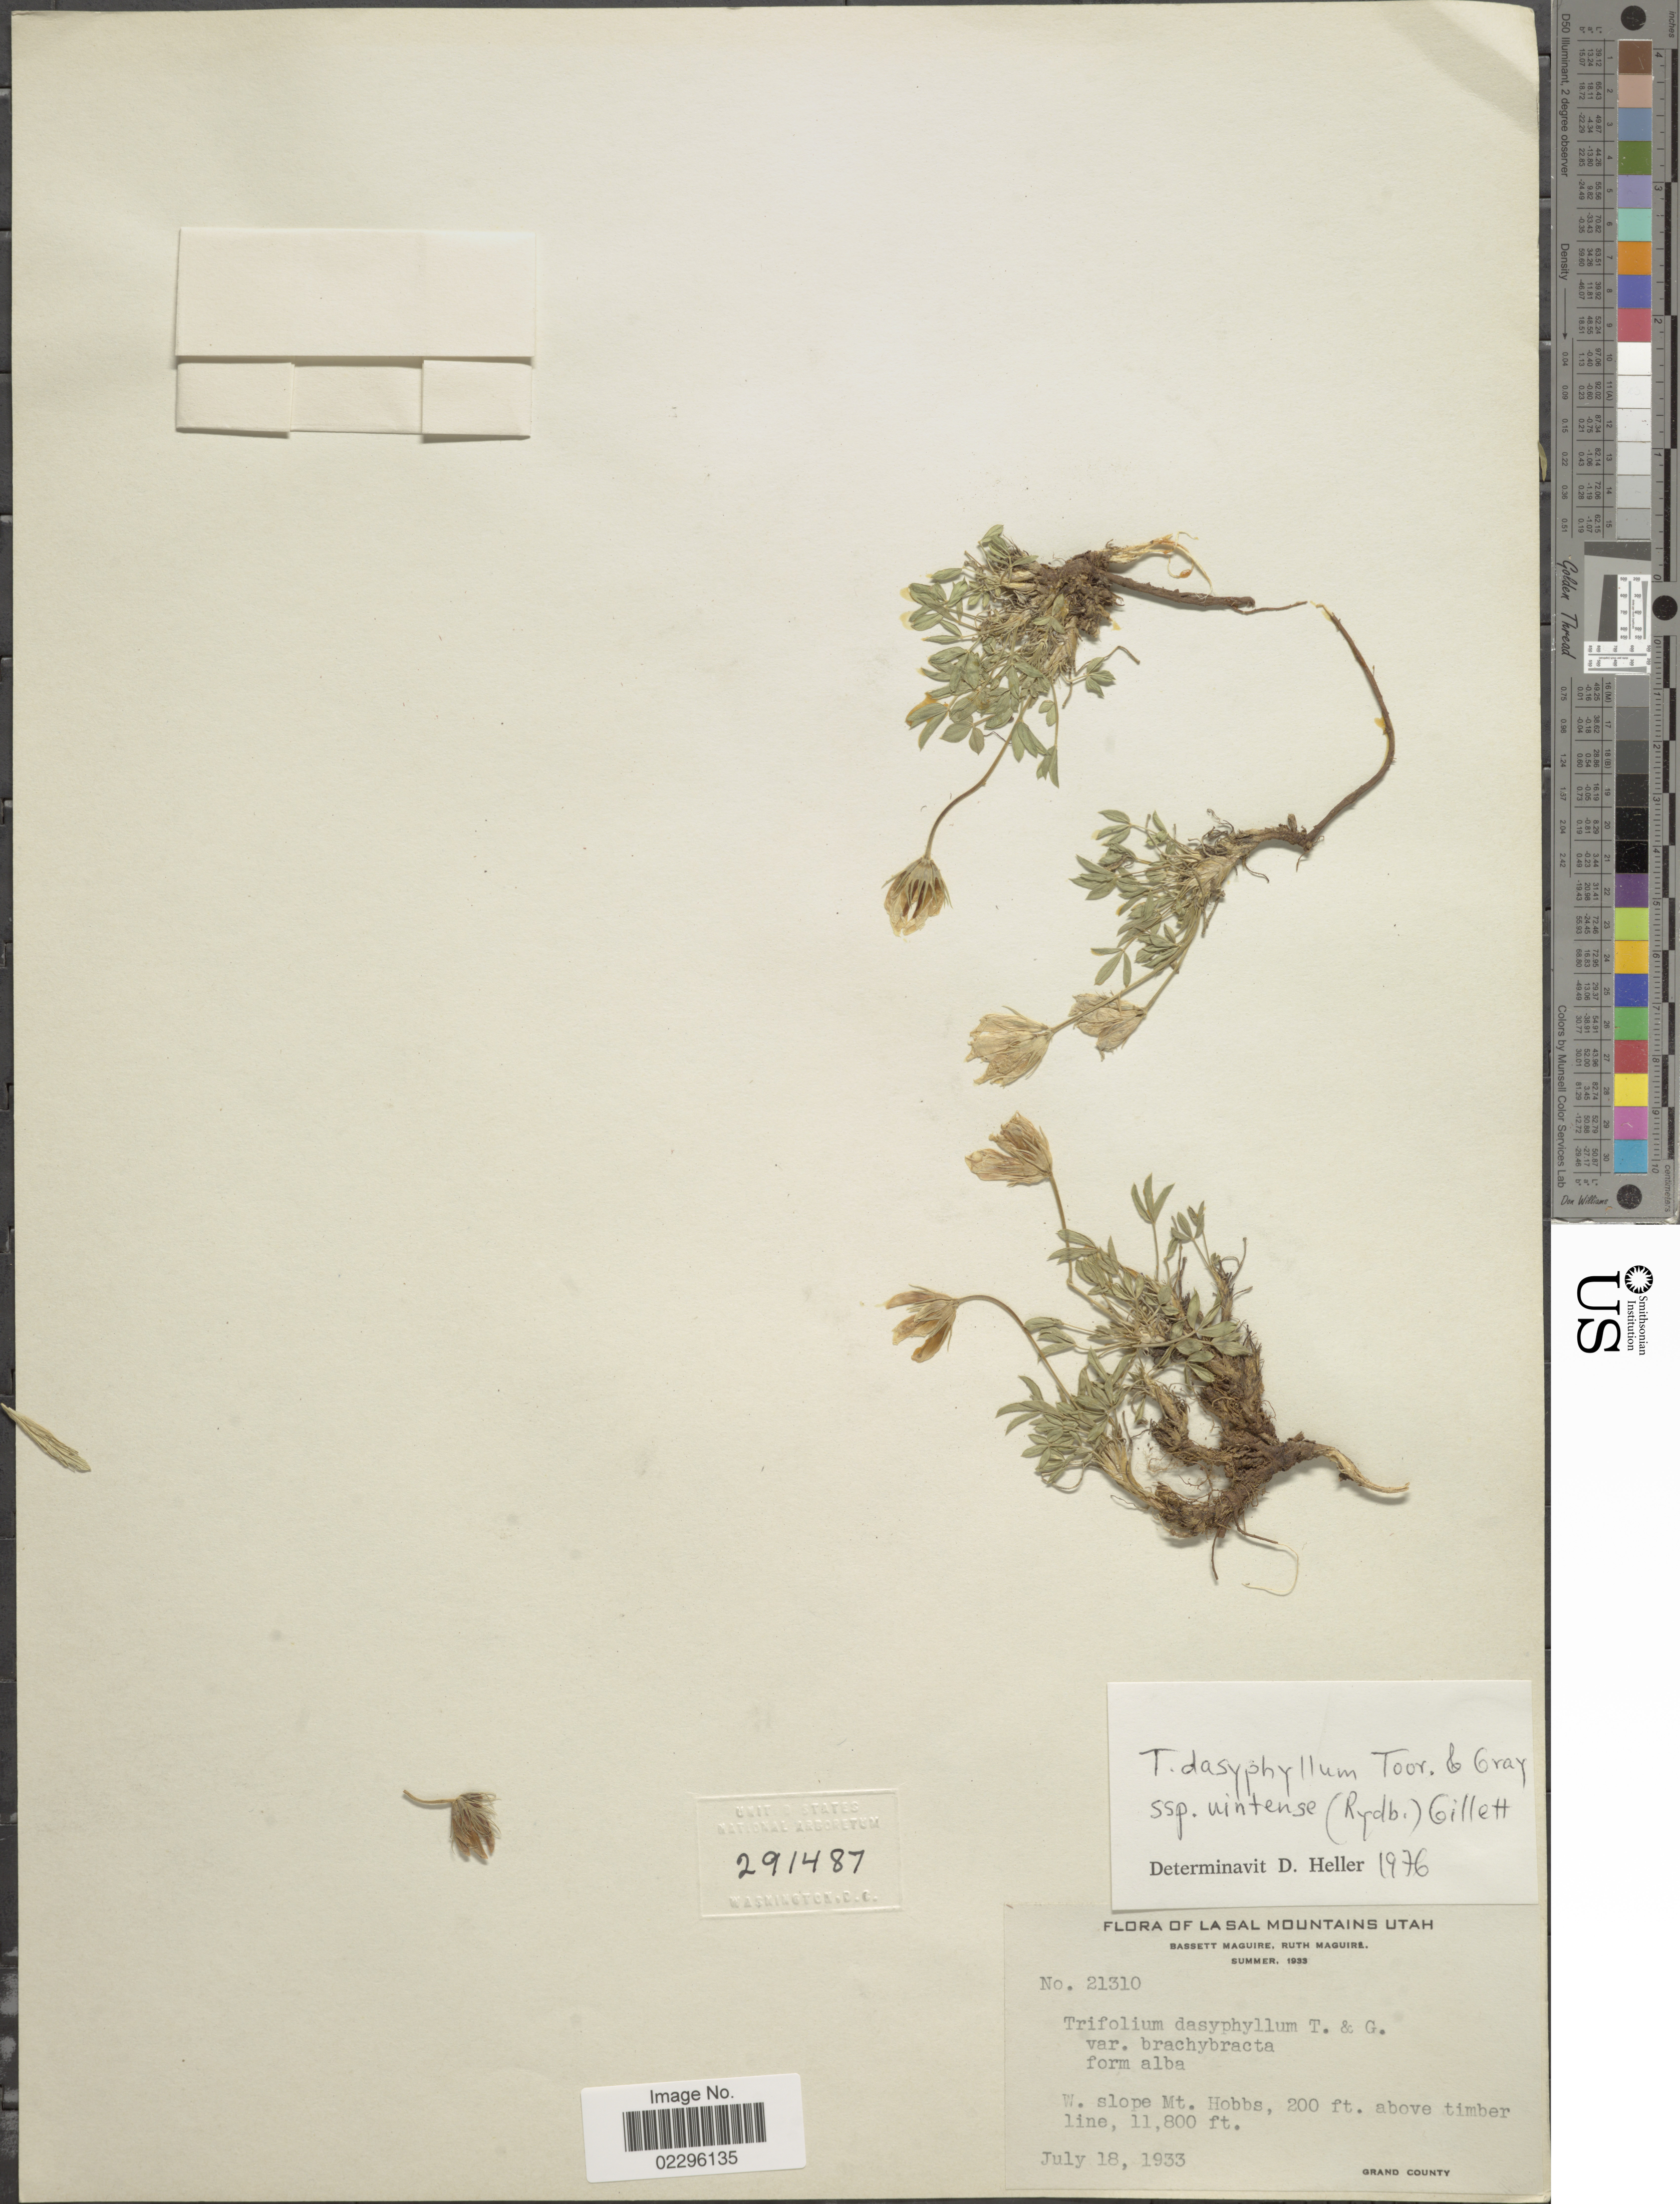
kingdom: Plantae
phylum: Tracheophyta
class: Magnoliopsida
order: Fabales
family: Fabaceae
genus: Trifolium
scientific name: Trifolium dasyphyllum subsp. uintense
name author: (Rydb.) J.M. Gillett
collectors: B. Maguire & R. R. Maguire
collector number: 21310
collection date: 1933-07-18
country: United States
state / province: Utah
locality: La Sal Mountains, W. slope Mt. Hobbs, Grand County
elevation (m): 3597